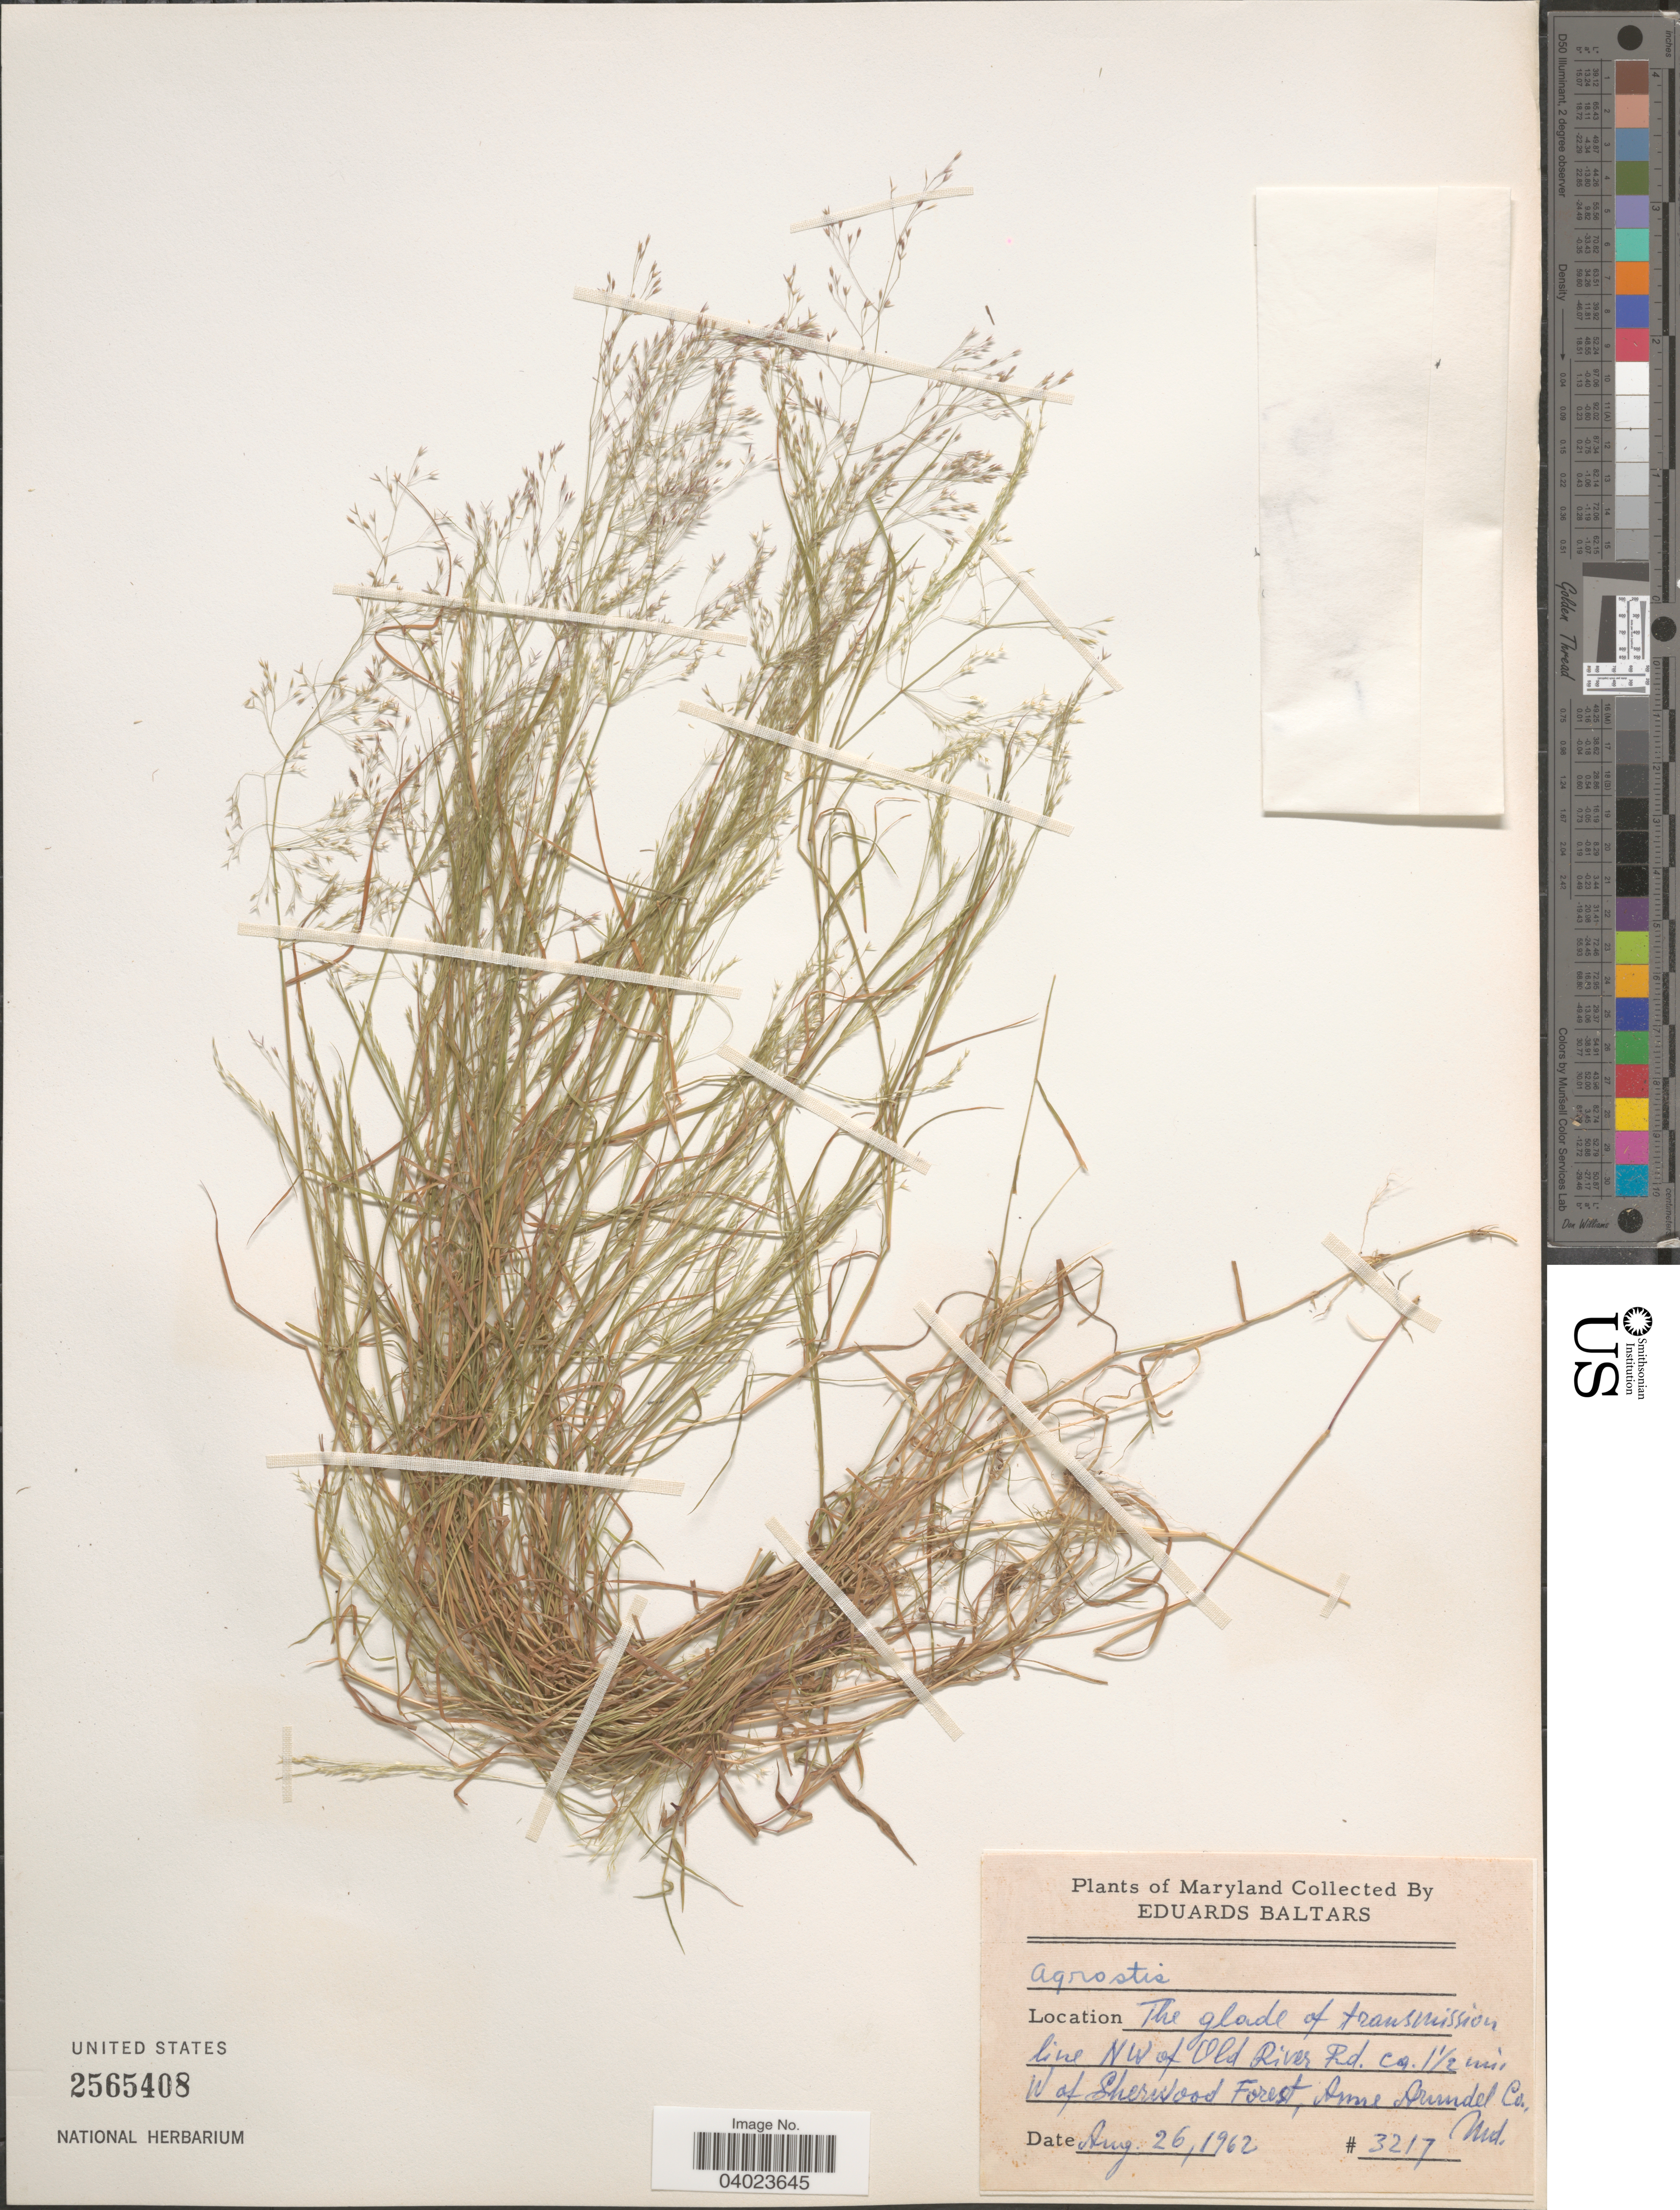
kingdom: Plantae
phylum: Tracheophyta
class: Liliopsida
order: Poales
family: Poaceae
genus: Agrostis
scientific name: Agrostis sp.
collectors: E. Baltars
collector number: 3217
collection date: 1962-08-26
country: United States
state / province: Maryland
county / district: Anne Arundel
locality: The glade of transmissionline NW of Old River Rd. ca. 1½ mi. W. of Sherwood Forest, Anne Arundel Co.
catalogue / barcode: US 2565408